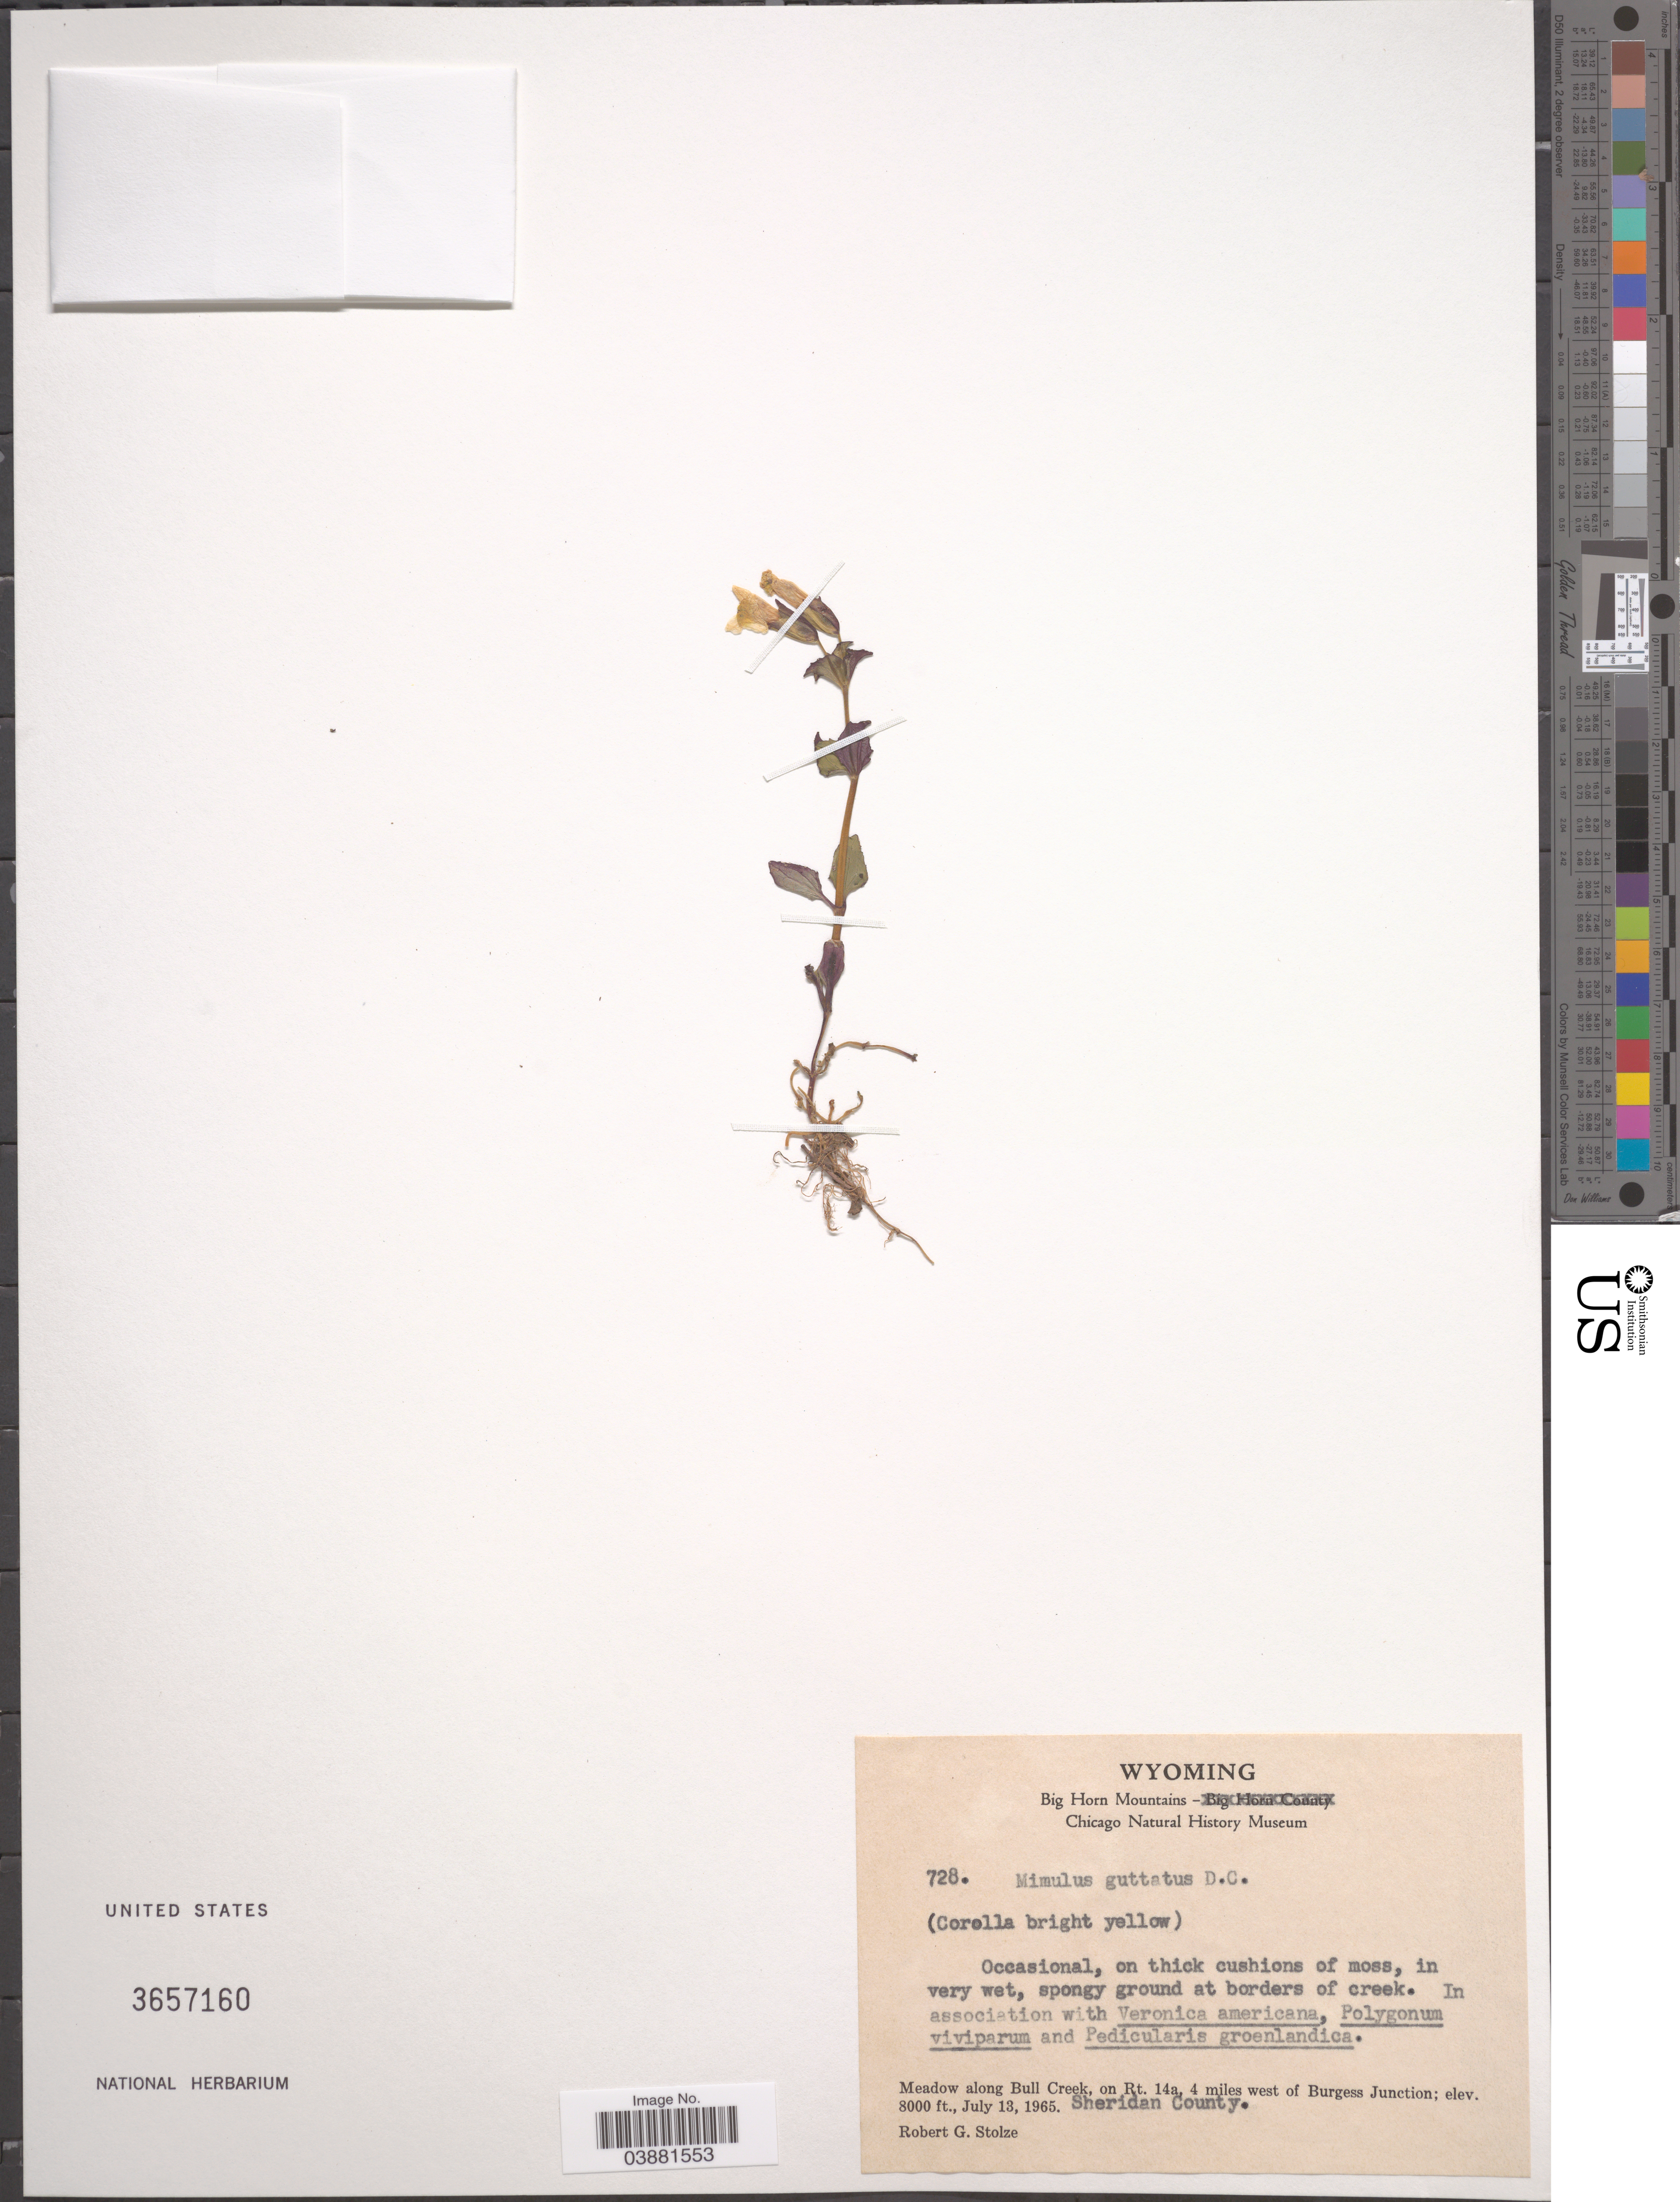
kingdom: Plantae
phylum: Tracheophyta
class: Magnoliopsida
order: Lamiales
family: Phrymaceae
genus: Mimulus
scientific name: Mimulus guttatus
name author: DC.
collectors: R. G. Stolze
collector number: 728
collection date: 1965-07-13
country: United States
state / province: Wyoming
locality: Big Horn Mountains. At borders of creek. Meadow along Bull Creek, on Rt. 14a, 4 miles west of Burgess Junction; Sheridan County.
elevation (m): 2438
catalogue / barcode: US 3657160